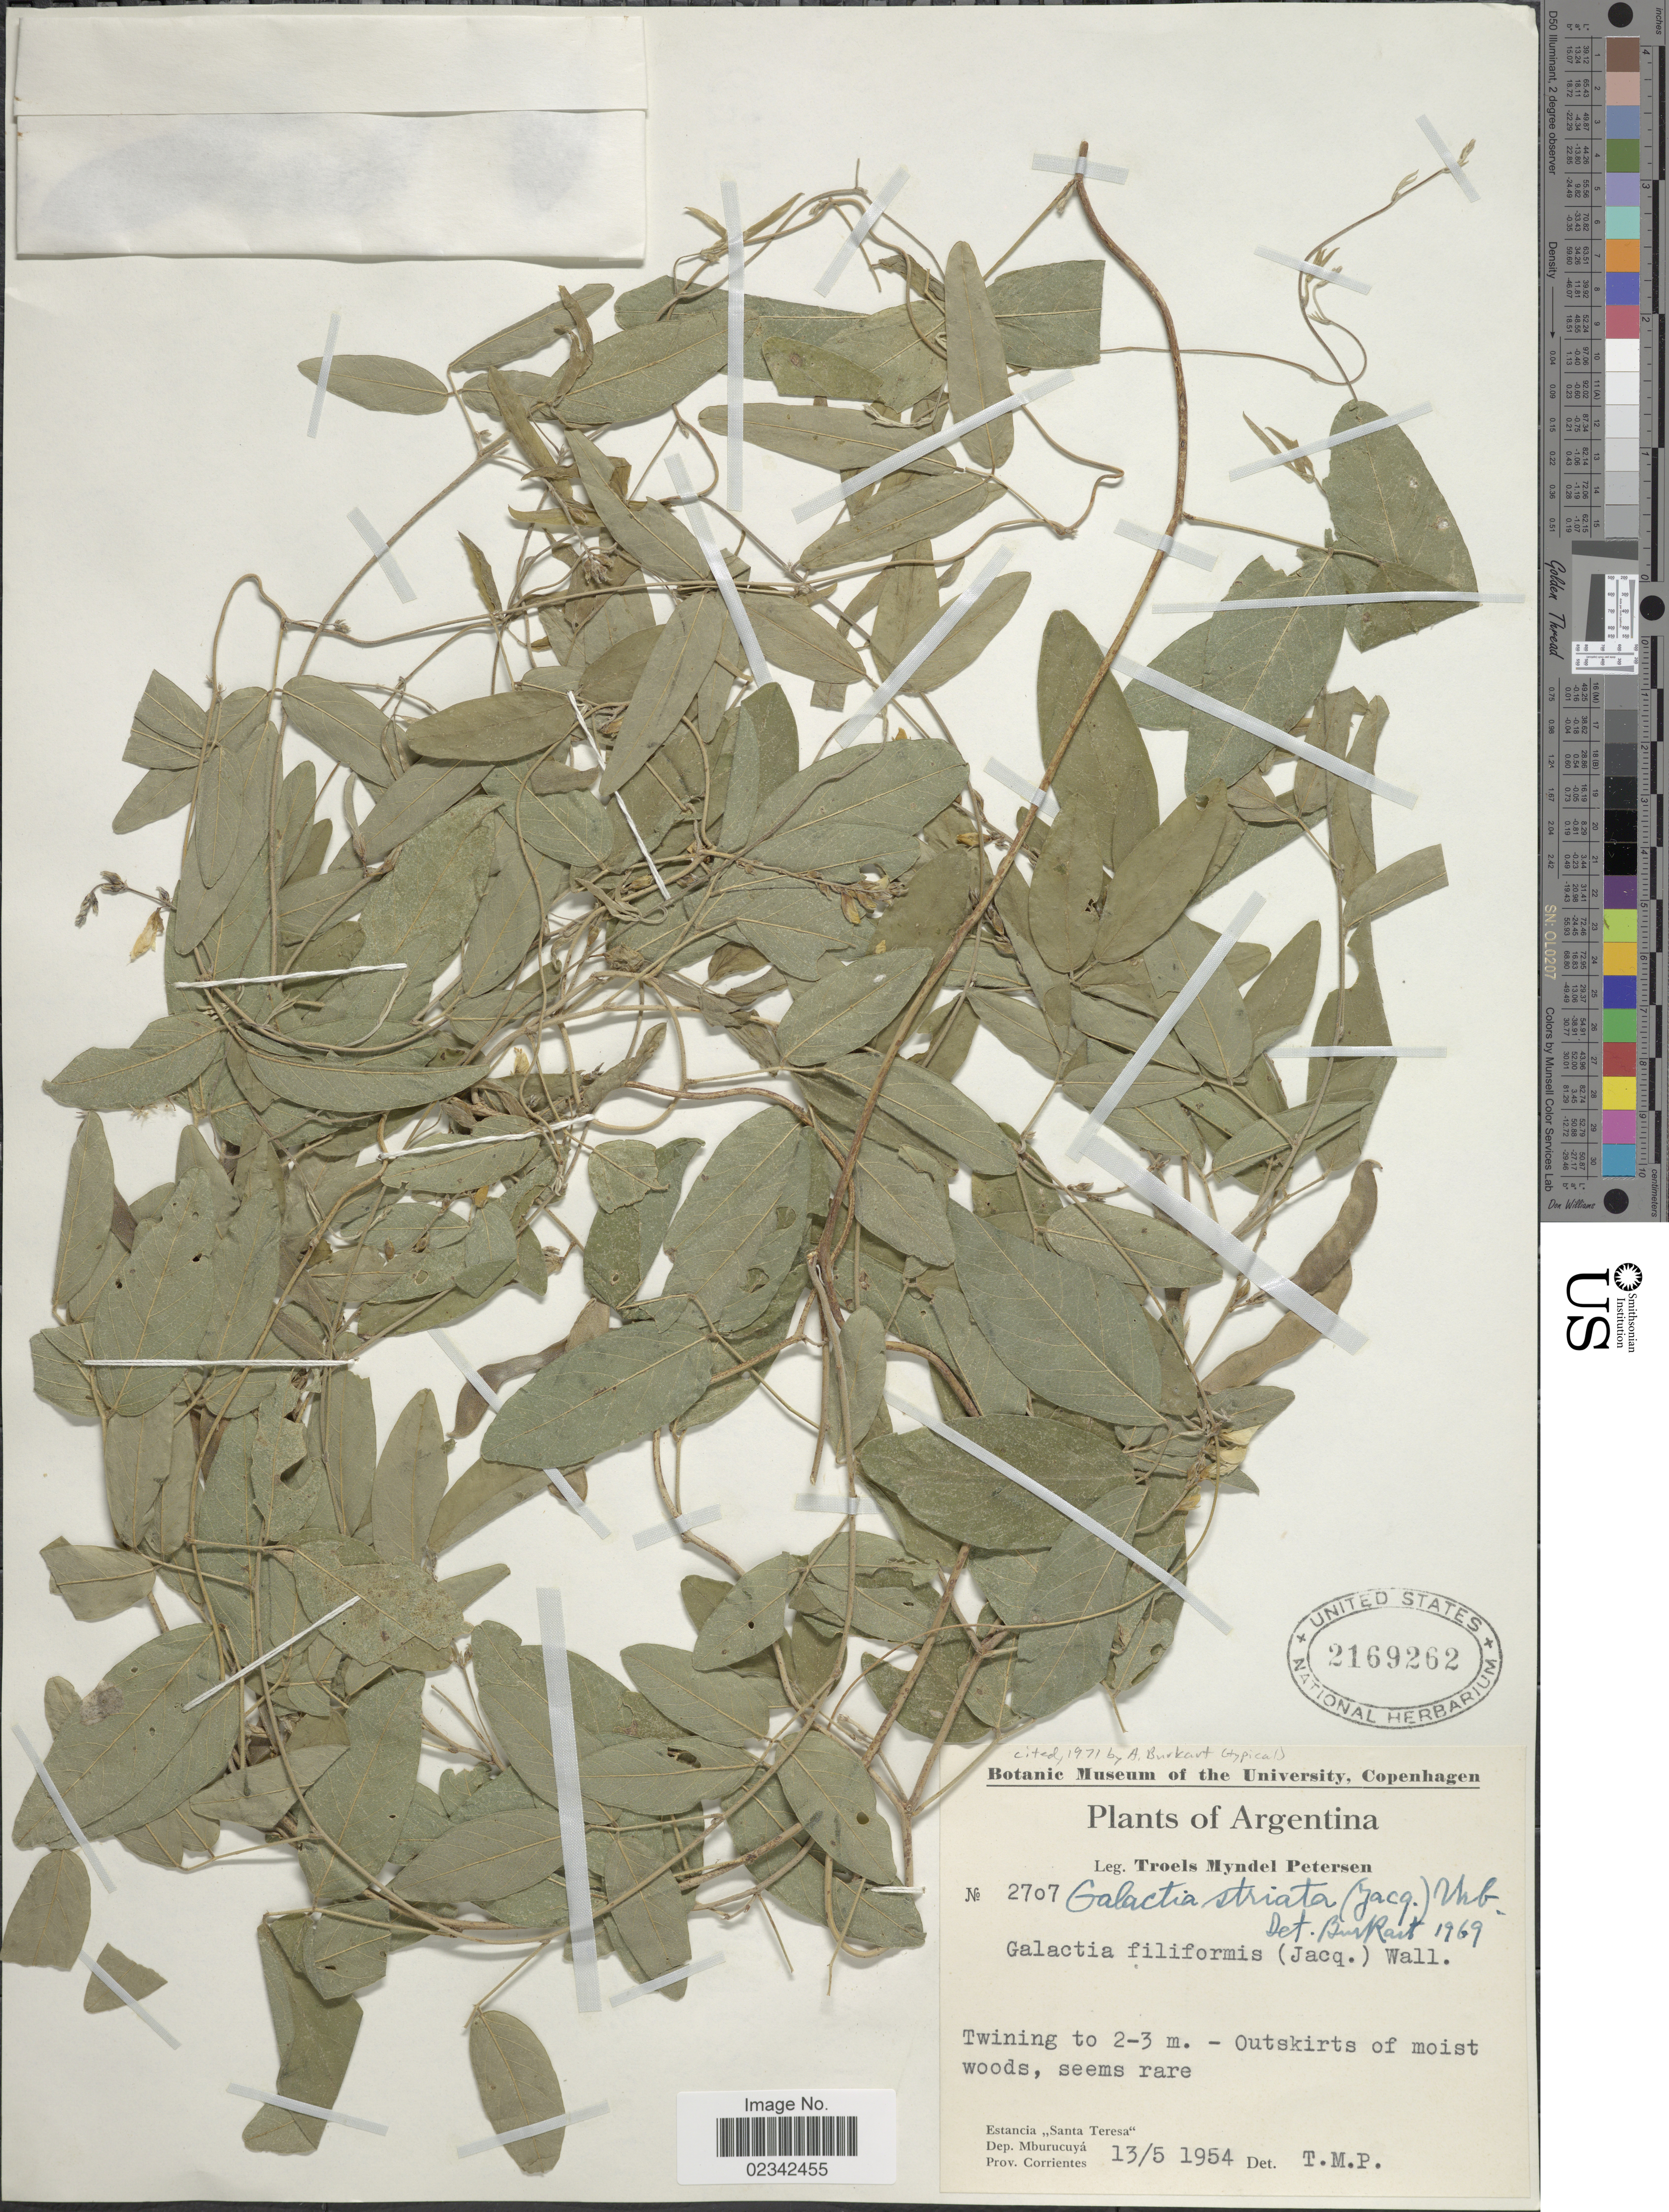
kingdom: Plantae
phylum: Tracheophyta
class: Magnoliopsida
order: Fabales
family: Fabaceae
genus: Galactia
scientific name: Galactia striata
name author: (Jacq.) Urb.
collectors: T. Pederson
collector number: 2707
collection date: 1954-05-13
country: Argentina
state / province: Corrientes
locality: Estancia Santa Teresa, dep. Mburucuya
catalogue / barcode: US 2169262